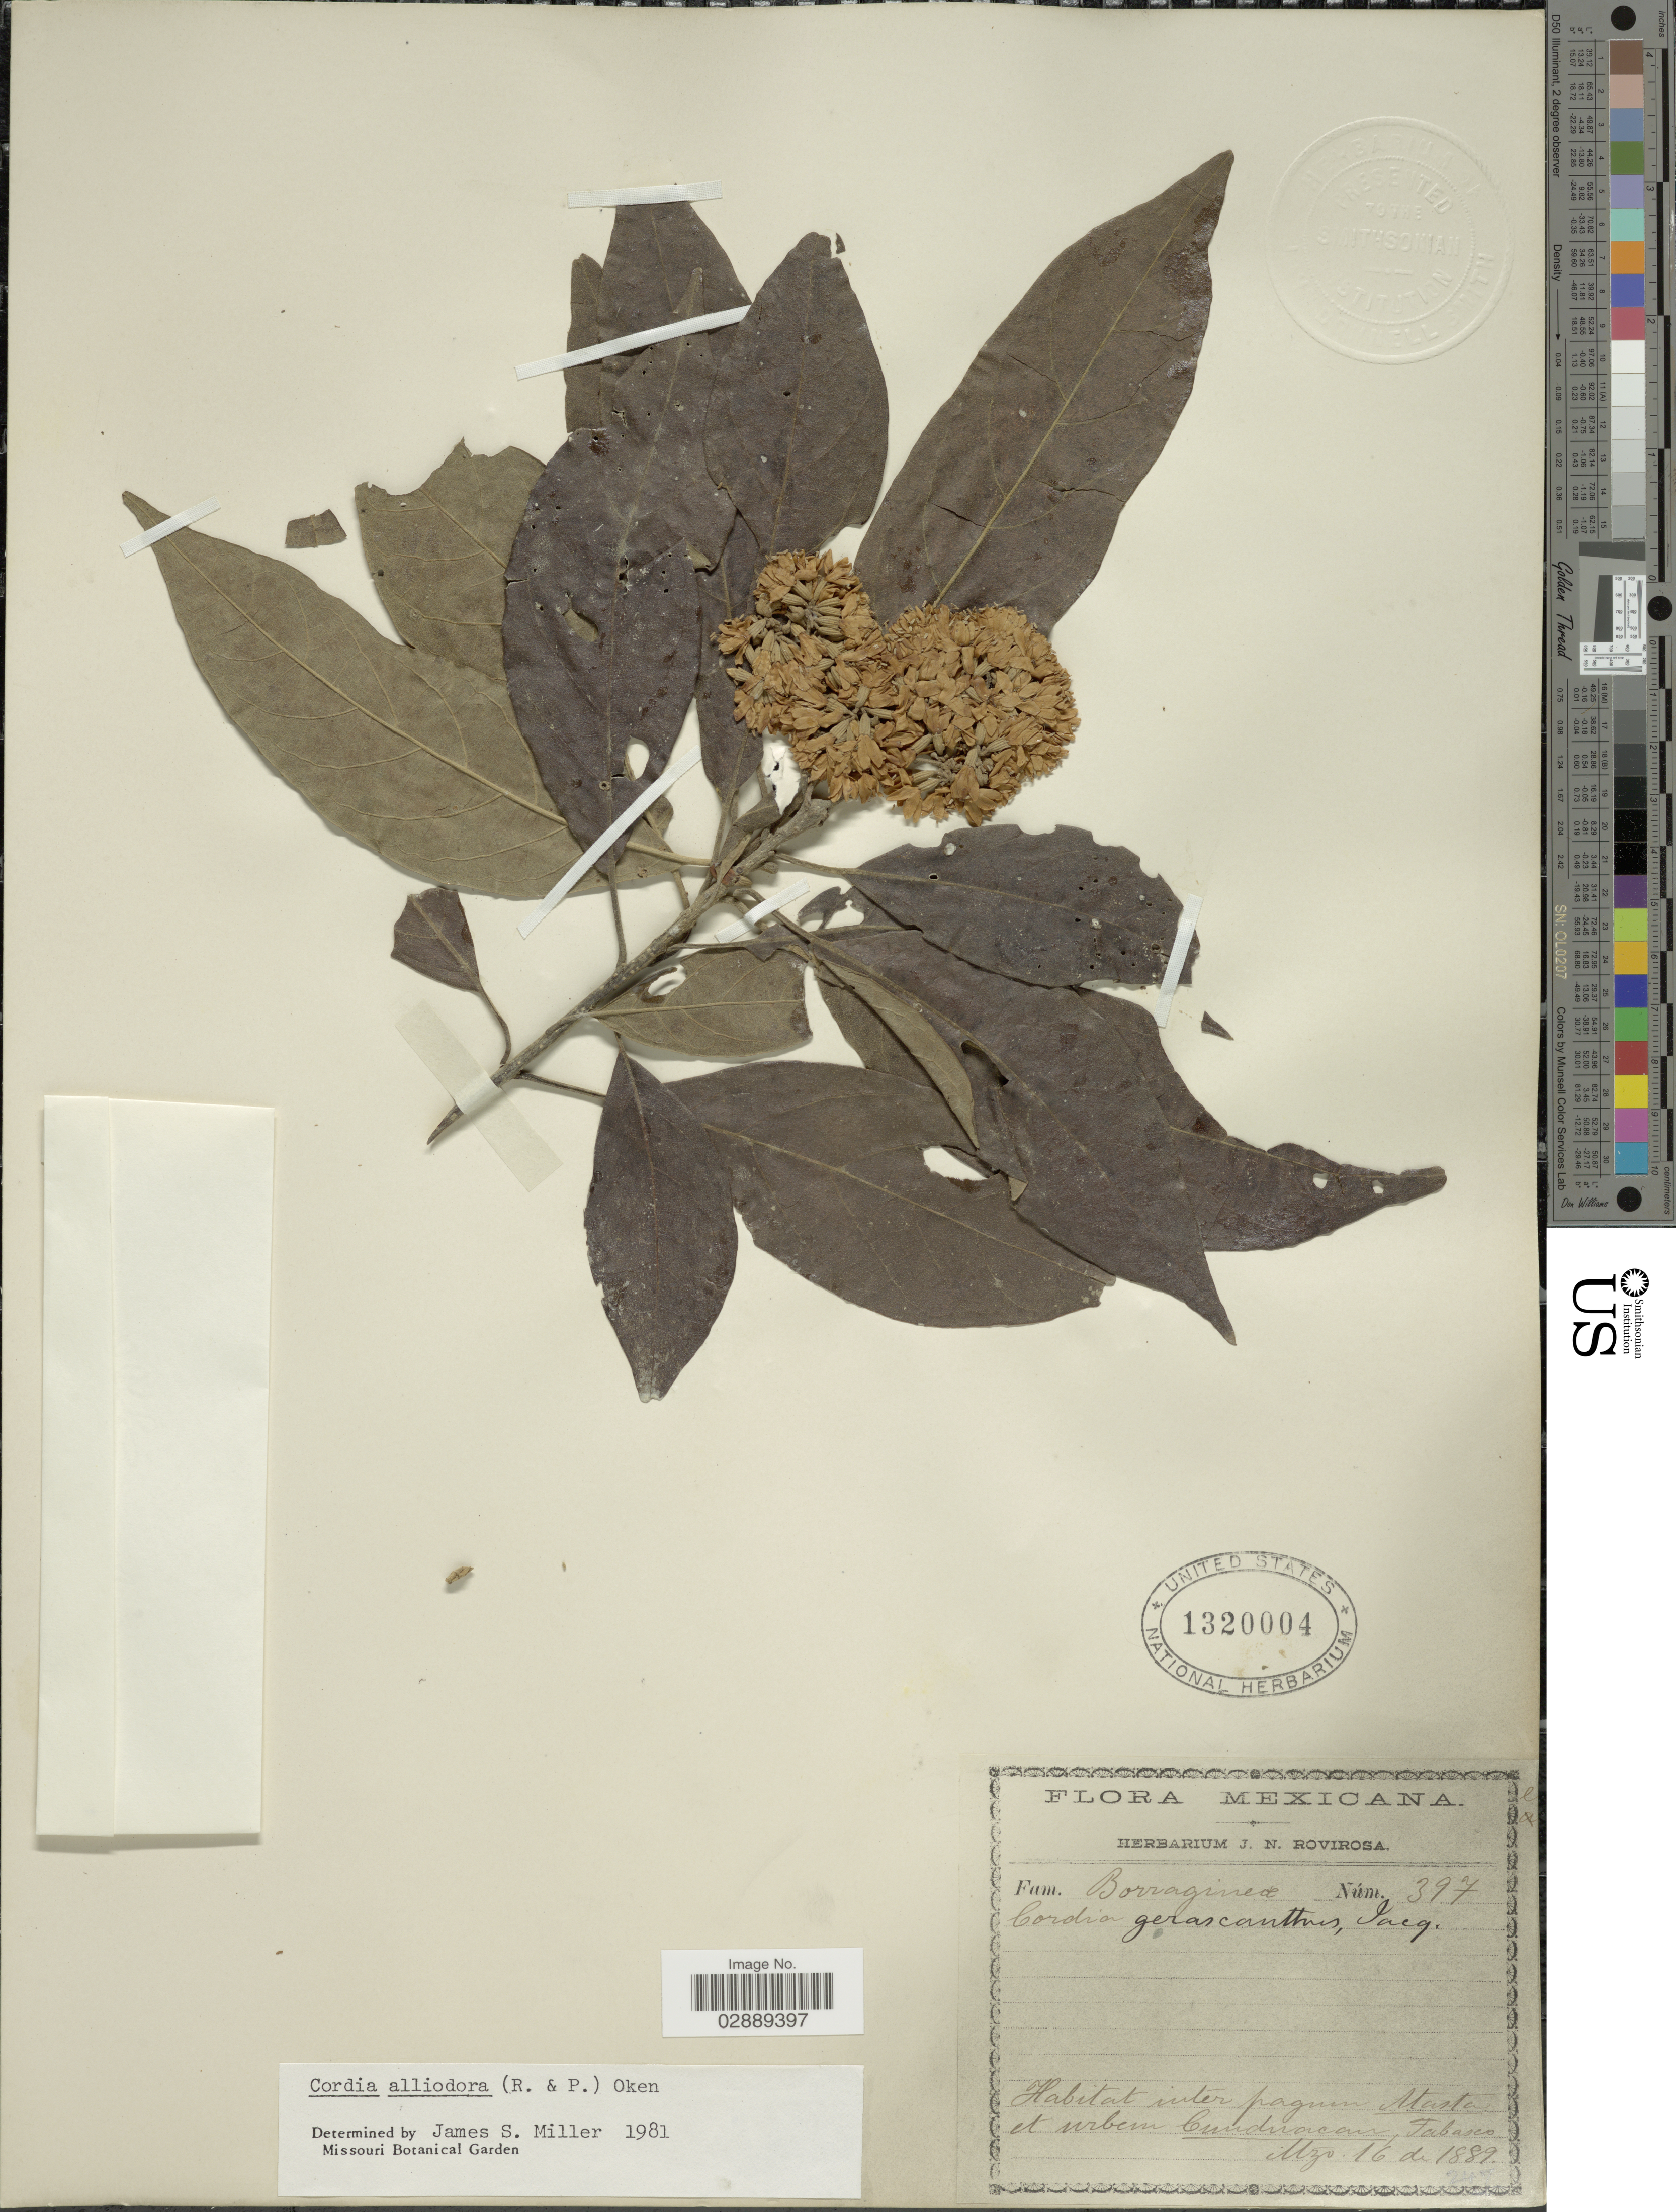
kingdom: Plantae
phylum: Tracheophyta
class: Magnoliopsida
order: Boraginales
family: Cordiaceae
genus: Cordia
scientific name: Cordia alliodora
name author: (Ruiz & Pav.) Oken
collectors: ex herb. J. N. Rovirosa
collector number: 397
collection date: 1889-03-16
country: Mexico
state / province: Tabasco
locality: Inter pagum Masta et urbem Cuaduacan, Tabasco.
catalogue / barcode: US 1320004